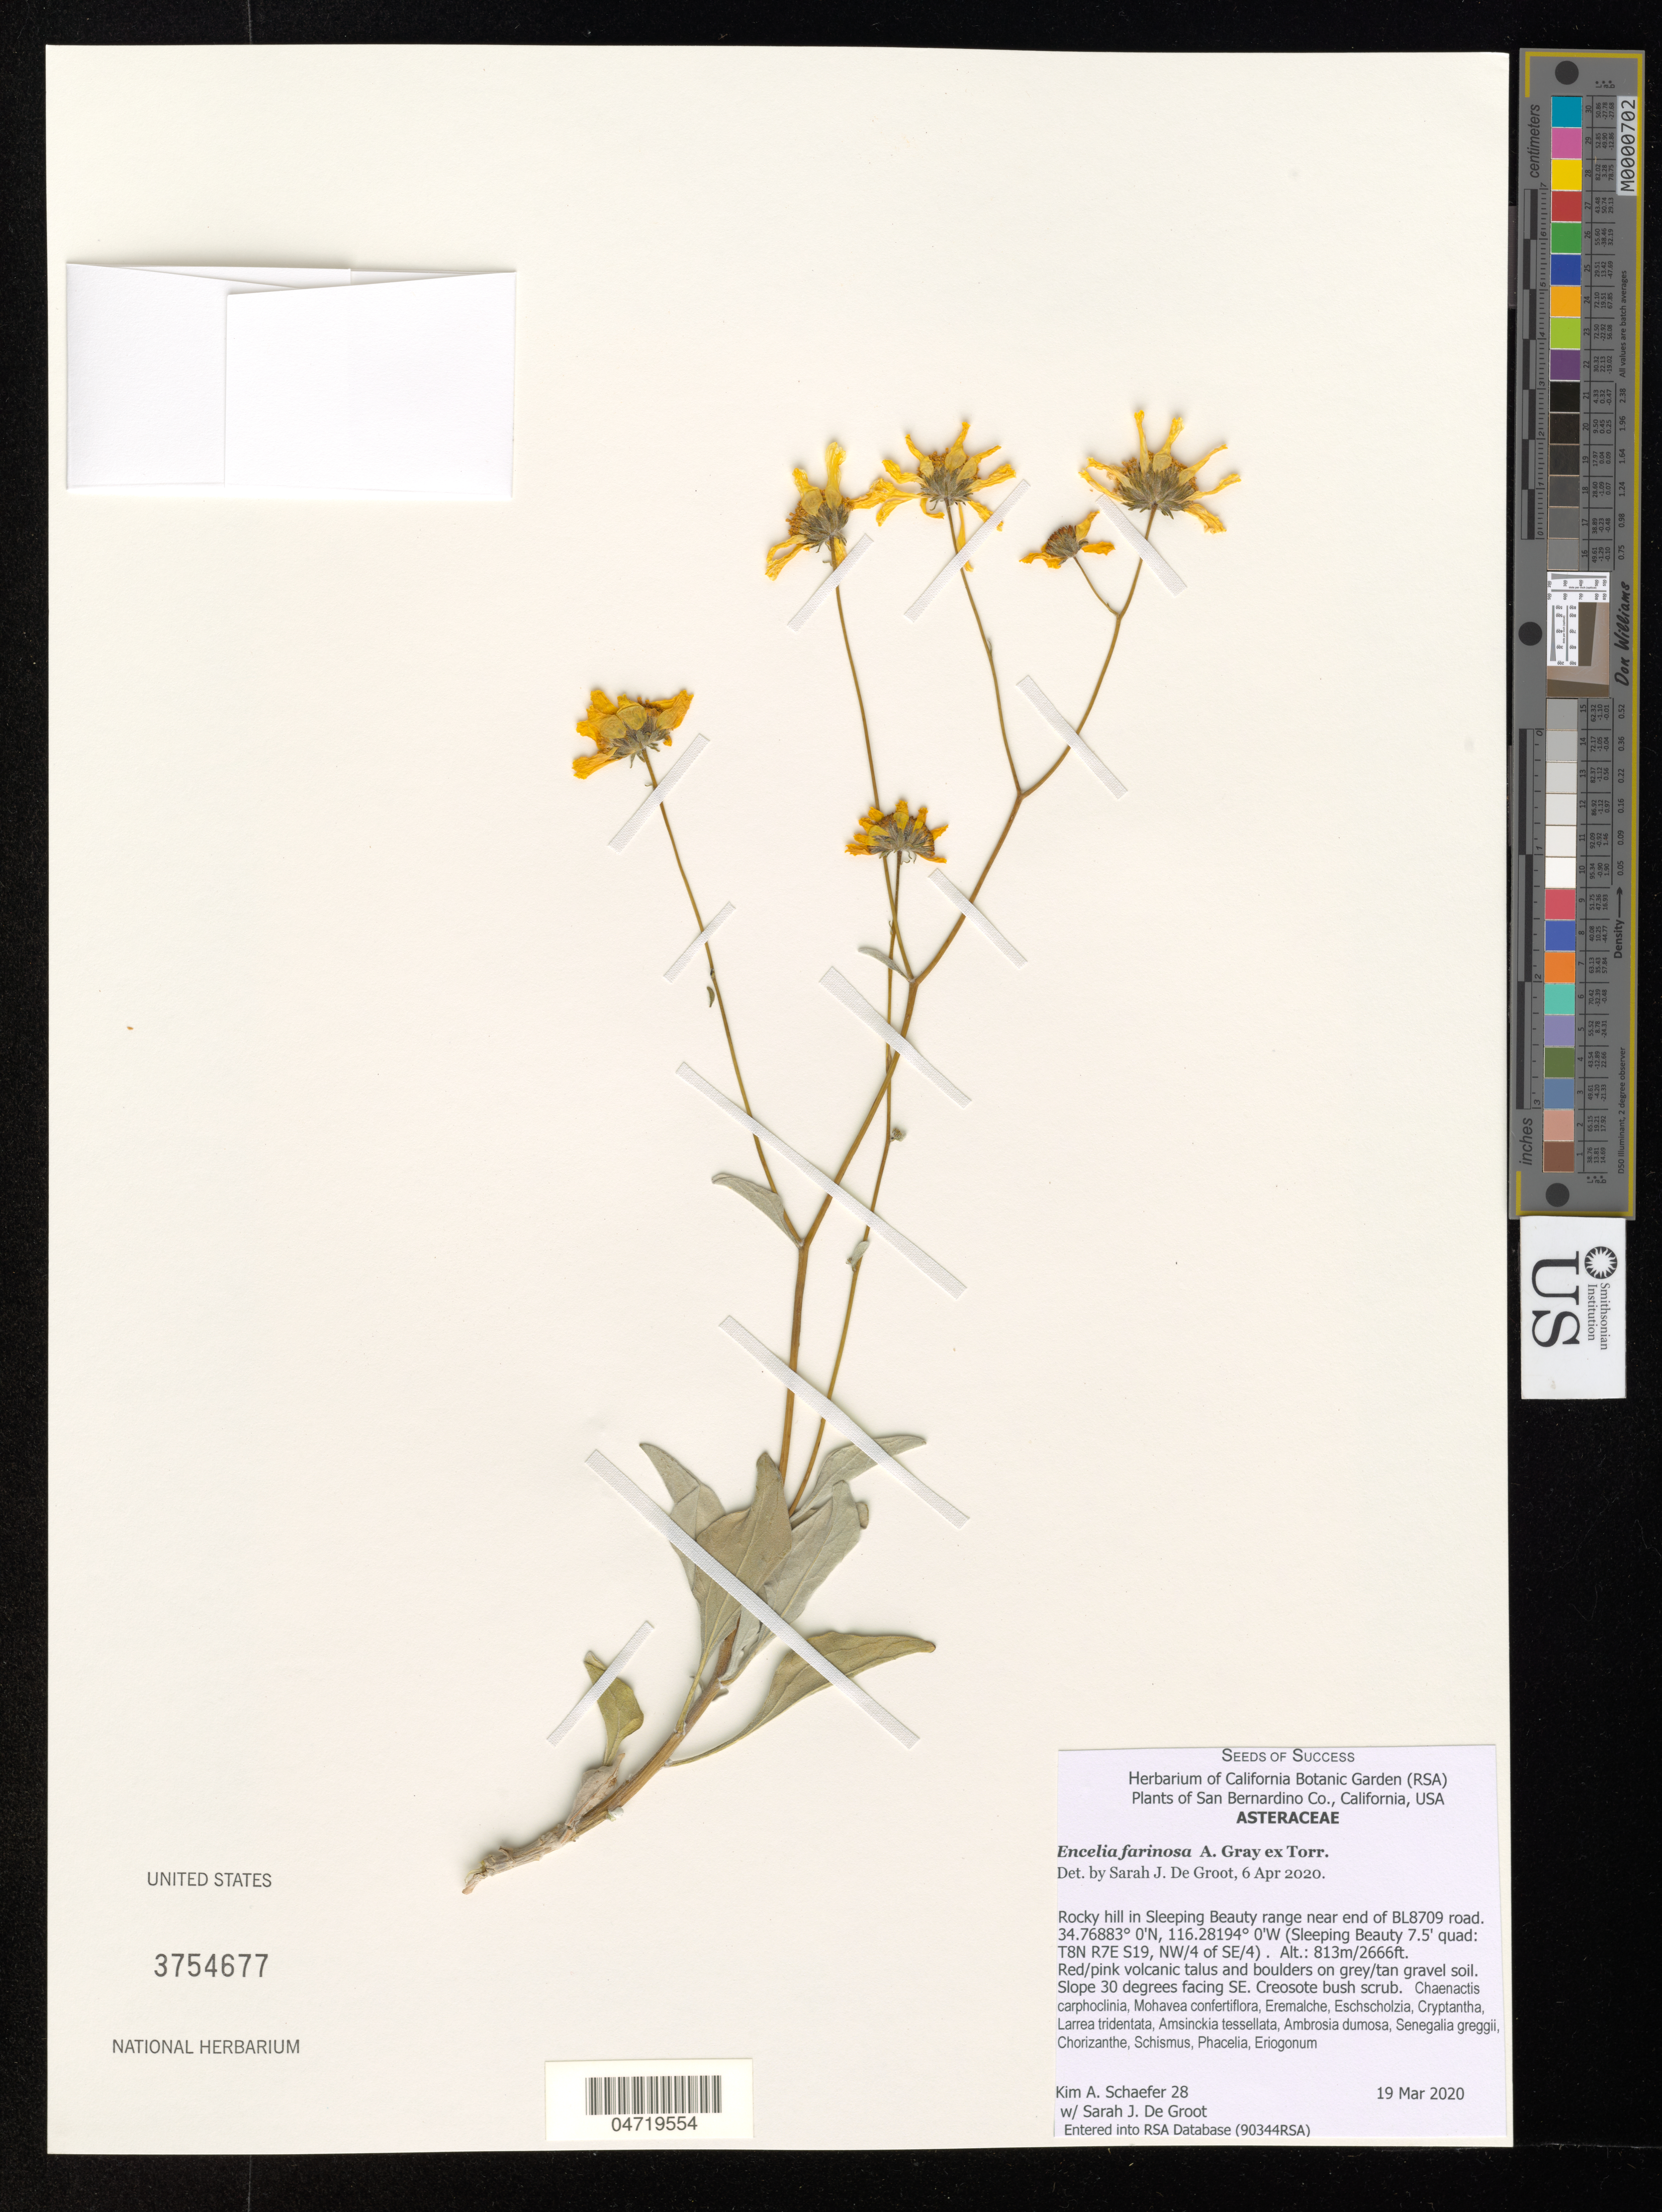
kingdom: Plantae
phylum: Tracheophyta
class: Magnoliopsida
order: Asterales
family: Asteraceae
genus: Encelia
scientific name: Encelia farinosa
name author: A. Gray ex Torr. in Emory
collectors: K. Schaefer & S. De Groot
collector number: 28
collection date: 2020-03-19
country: United States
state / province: California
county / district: San Bernardino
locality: San Bernardino Co. Rocky hill in Sleeping Beauty range near end of BL8709 road. (Sleeping Beauty 7.5' quad: T8N R7E S19, NW/4 of SE/4).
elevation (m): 813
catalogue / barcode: US 3754677